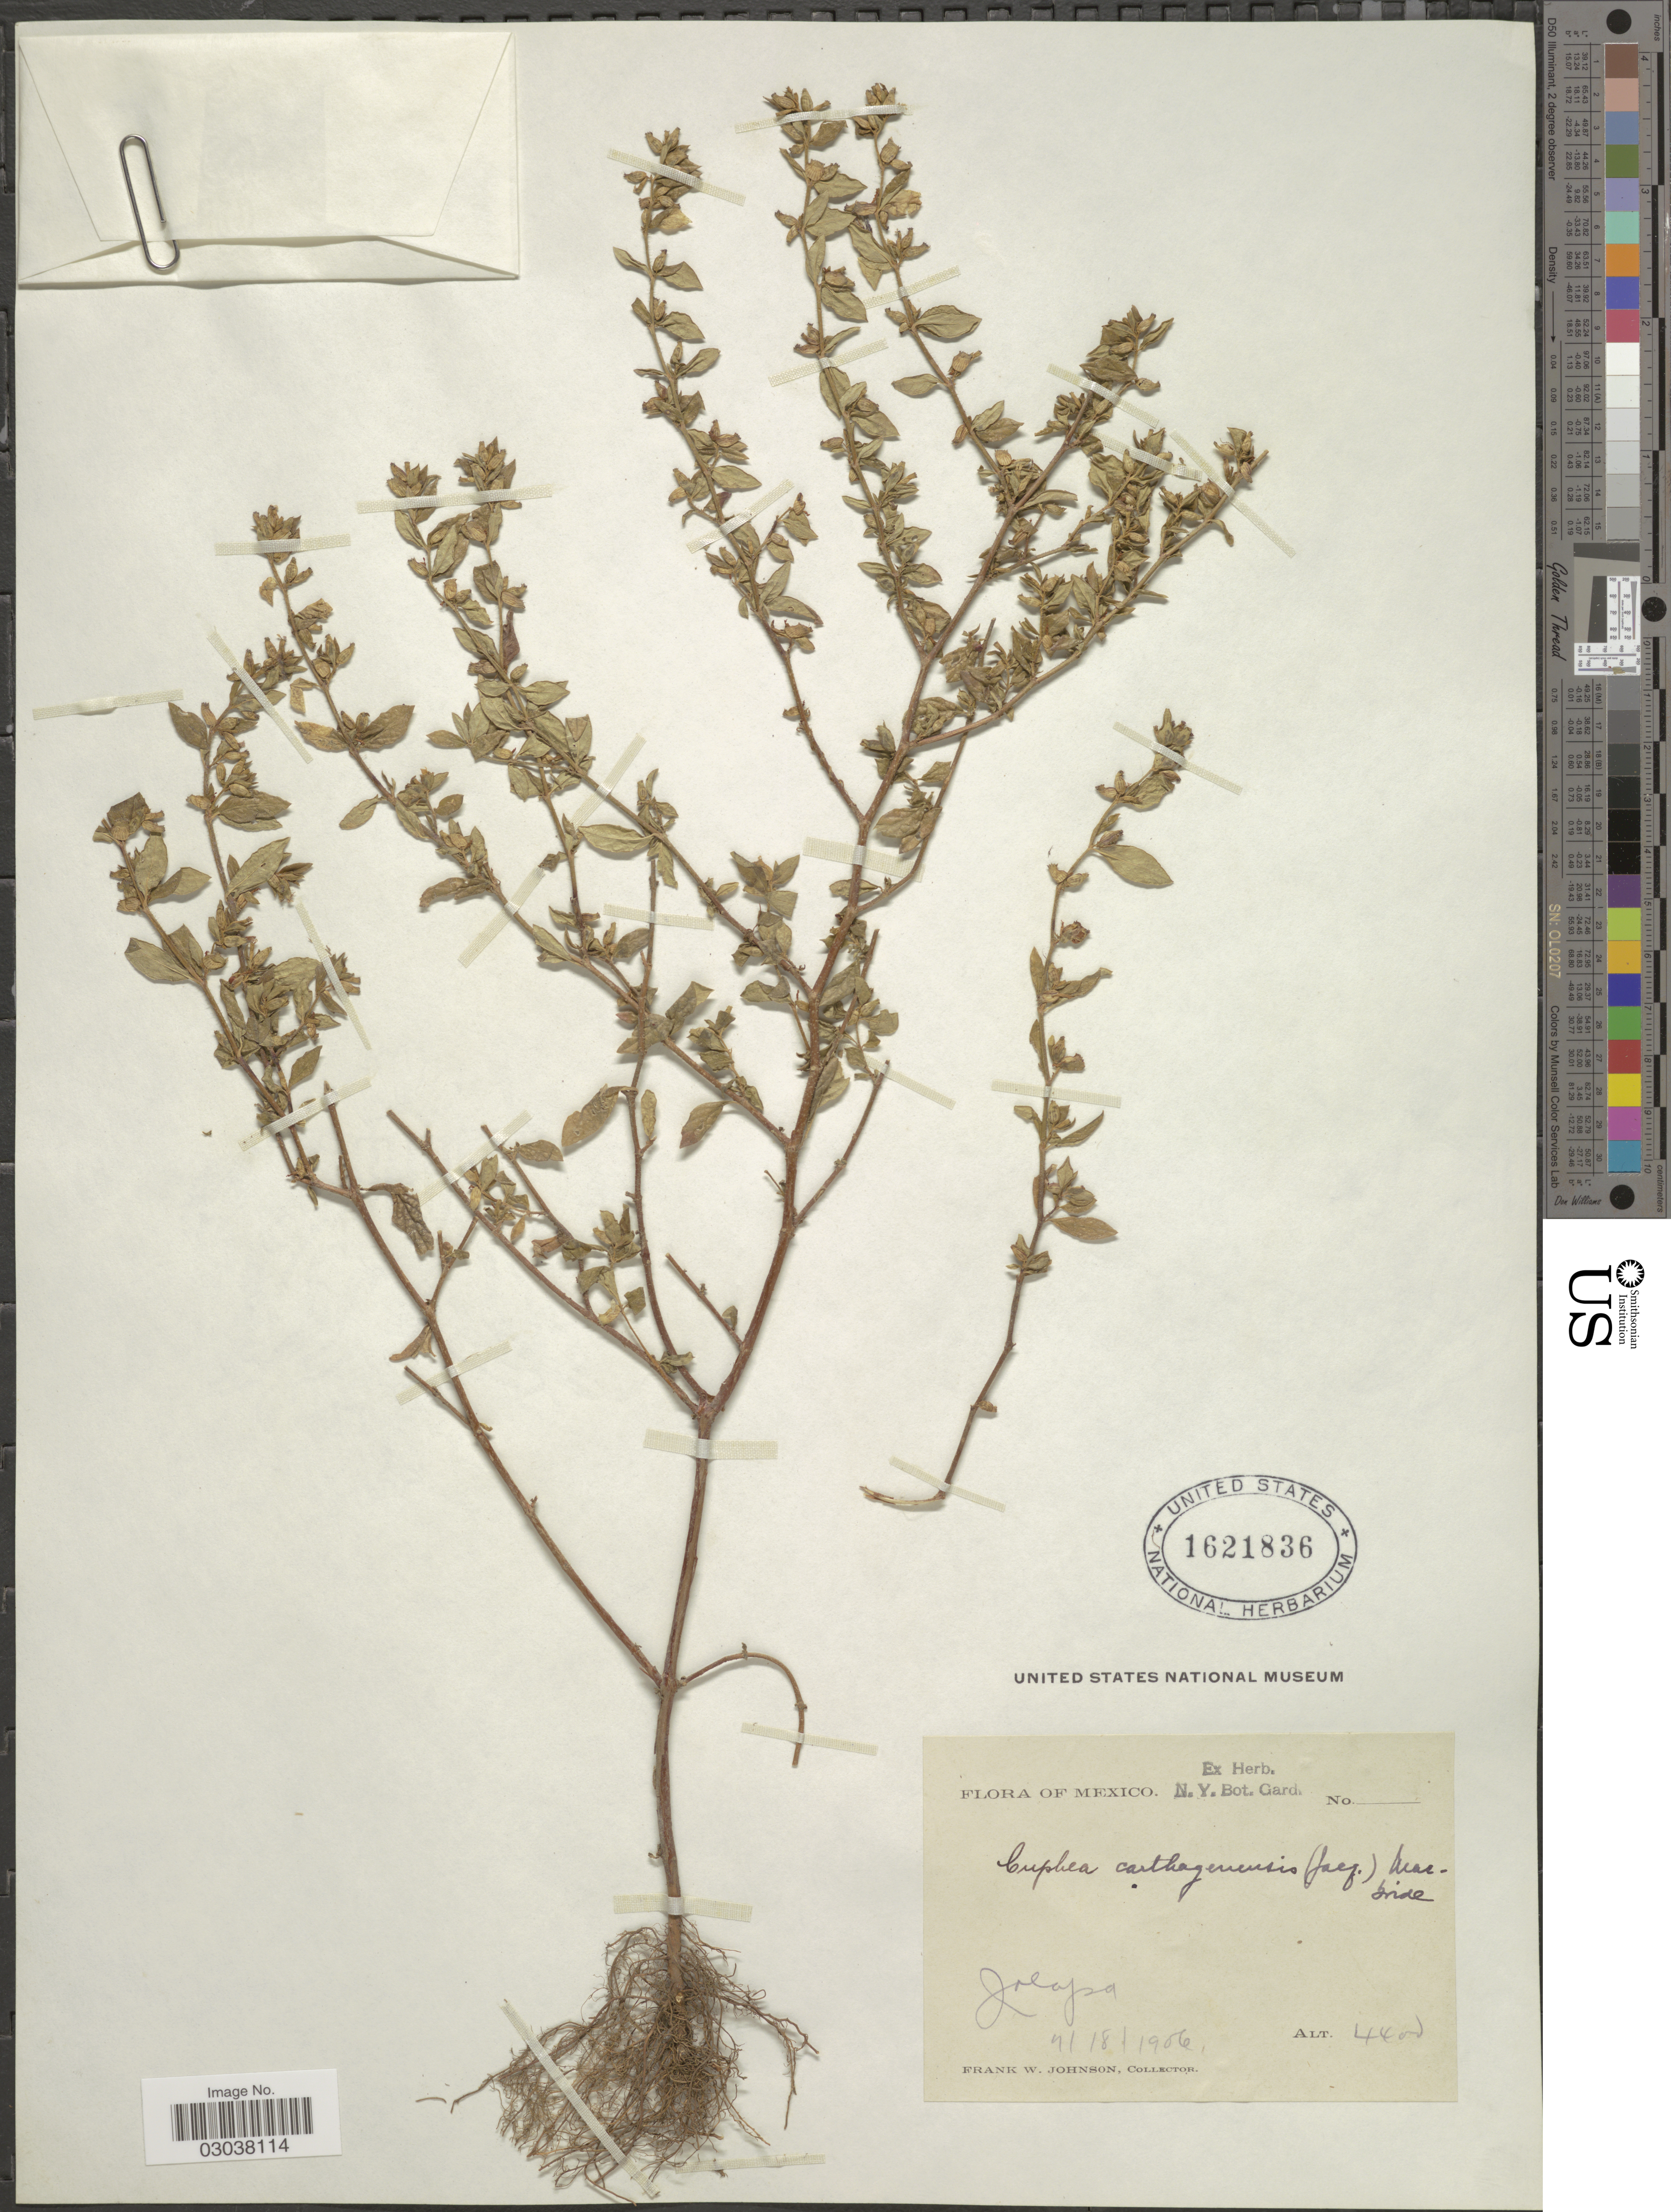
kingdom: Plantae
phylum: Tracheophyta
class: Magnoliopsida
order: Myrtales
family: Lythraceae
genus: Cuphea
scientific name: Cuphea carthagenensis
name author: (Jacq.) J.F. Macbr.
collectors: F. W. Johnson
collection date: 1906-04-18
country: Mexico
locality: Jalapa.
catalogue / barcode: US 1621836